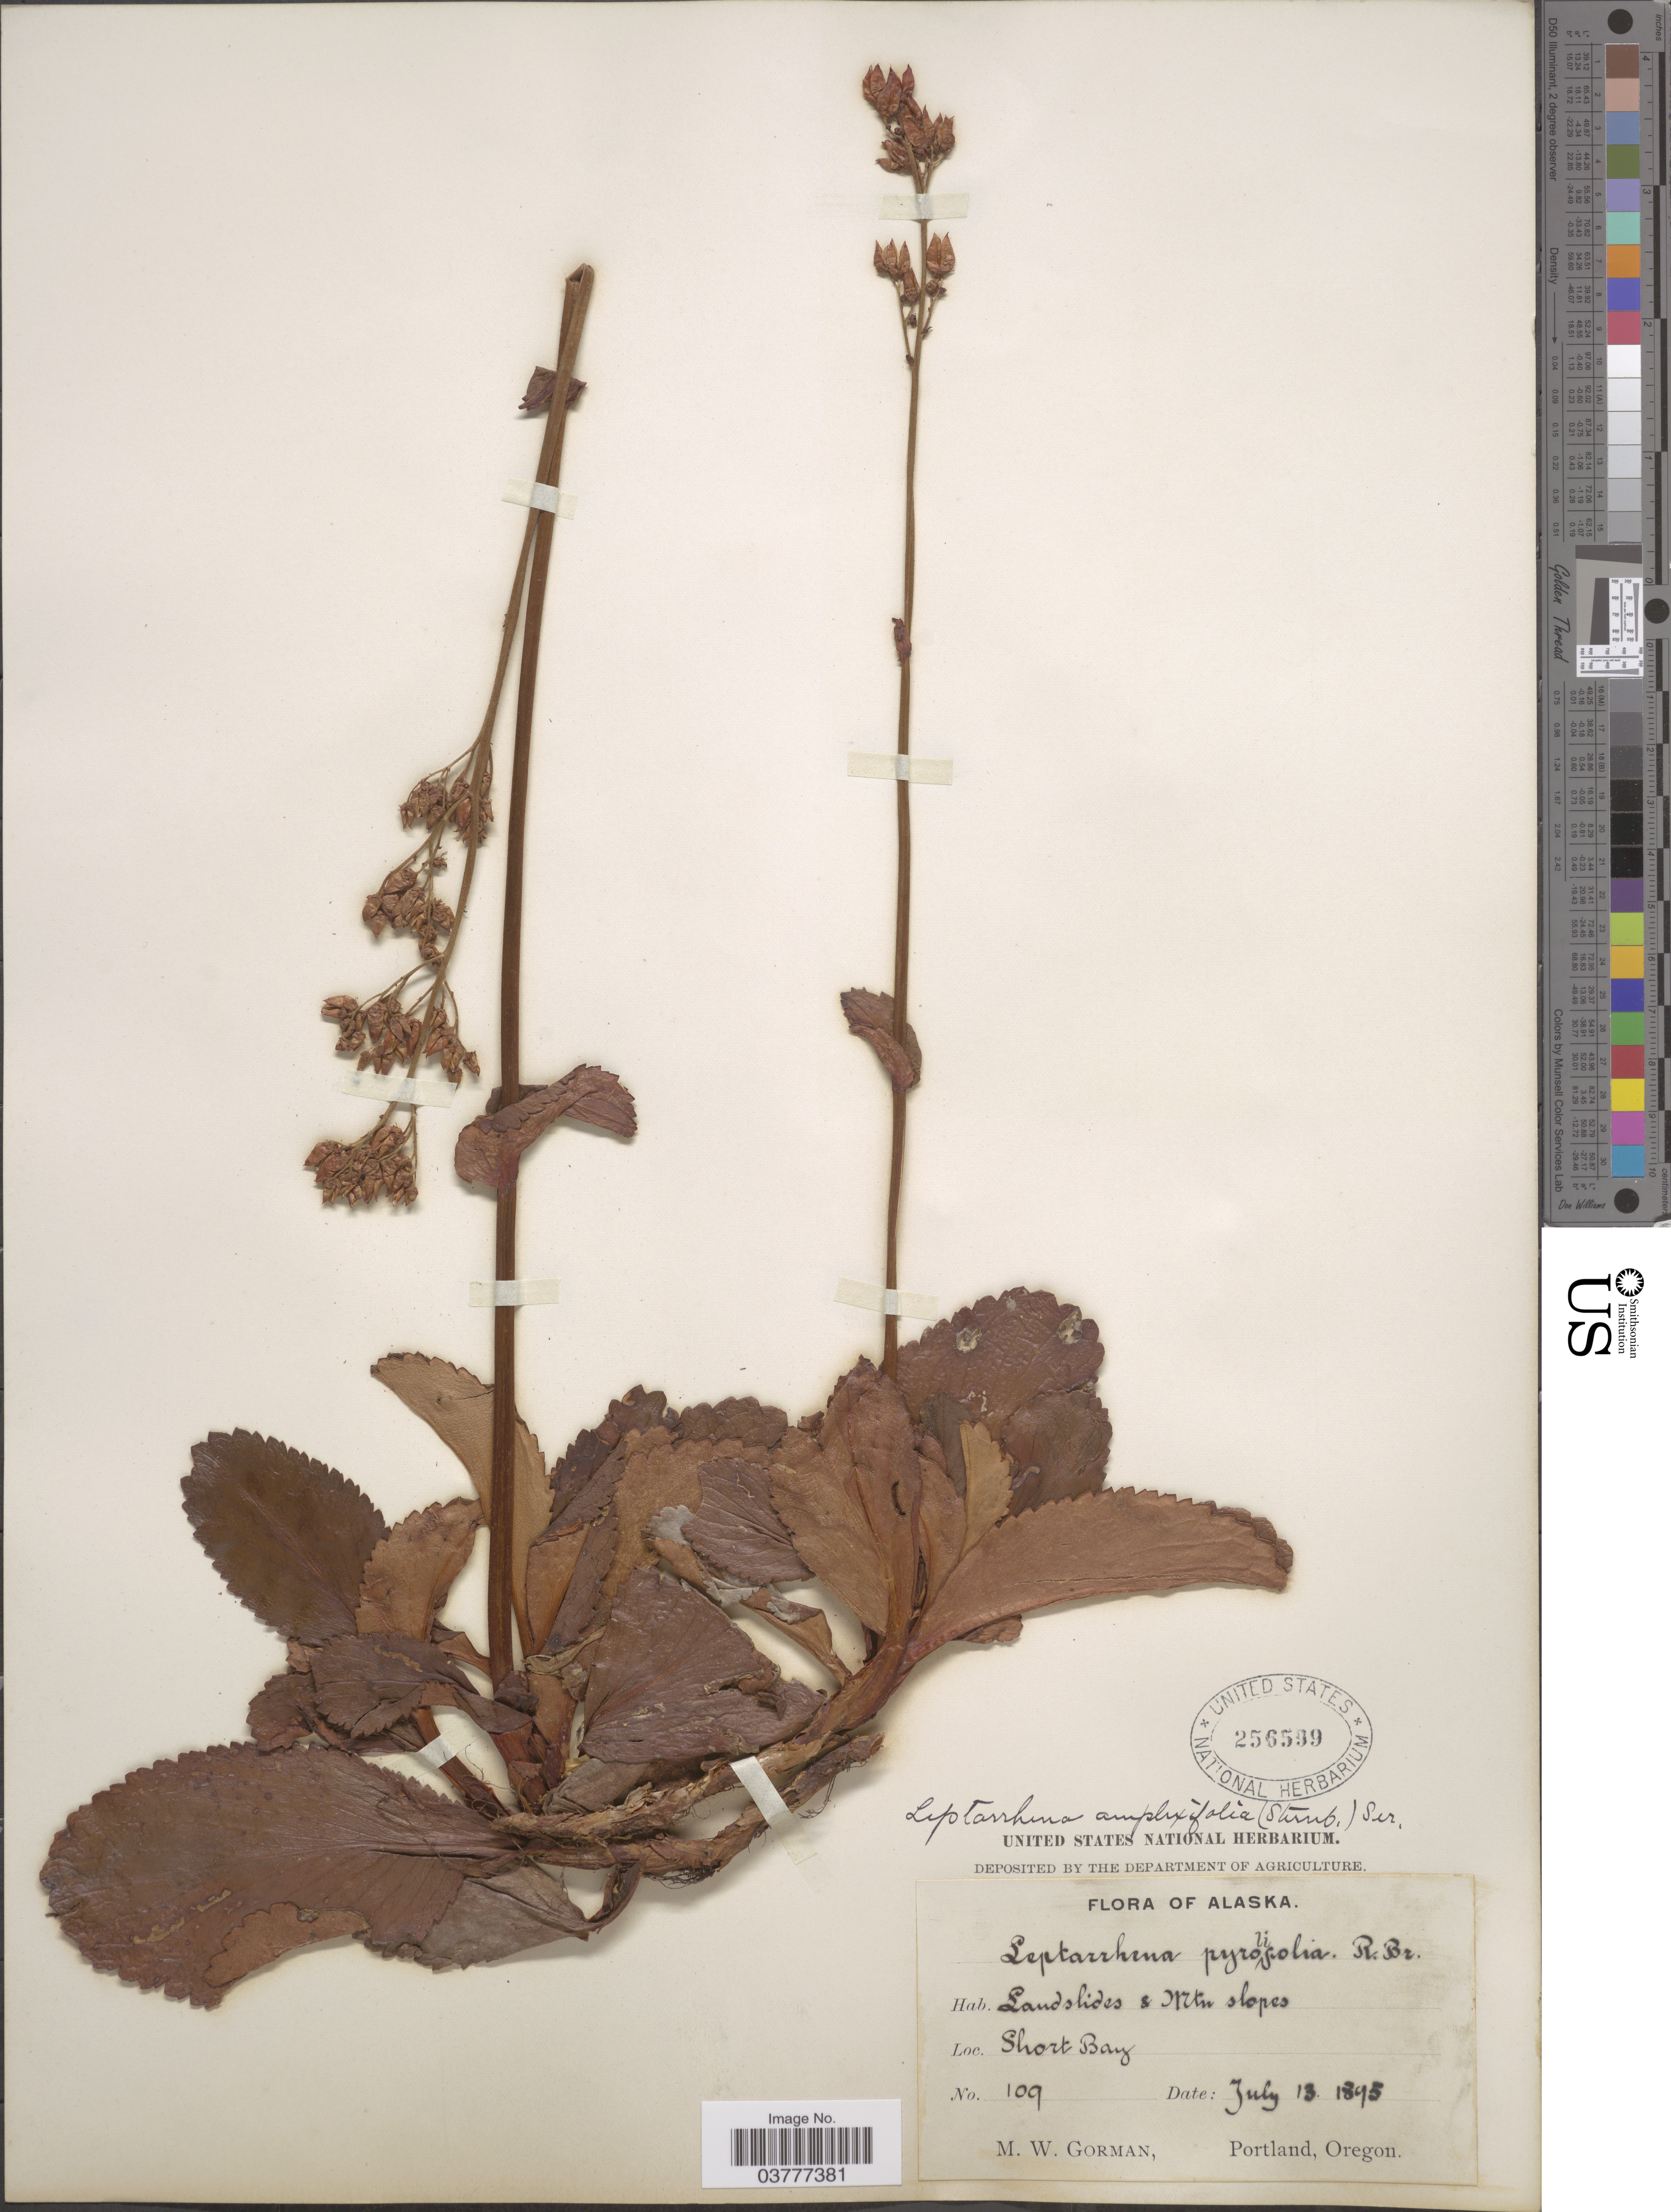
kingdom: Plantae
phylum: Tracheophyta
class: Magnoliopsida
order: Saxifragales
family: Saxifragaceae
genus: Leptarrhena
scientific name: Leptarrhena pyrolifolia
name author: (D. Don) Ser.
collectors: M. W. Gorman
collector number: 109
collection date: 1895-07-13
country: United States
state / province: Alaska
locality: Landslides & Mtn slopes. Short Bay.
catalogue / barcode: US 256599